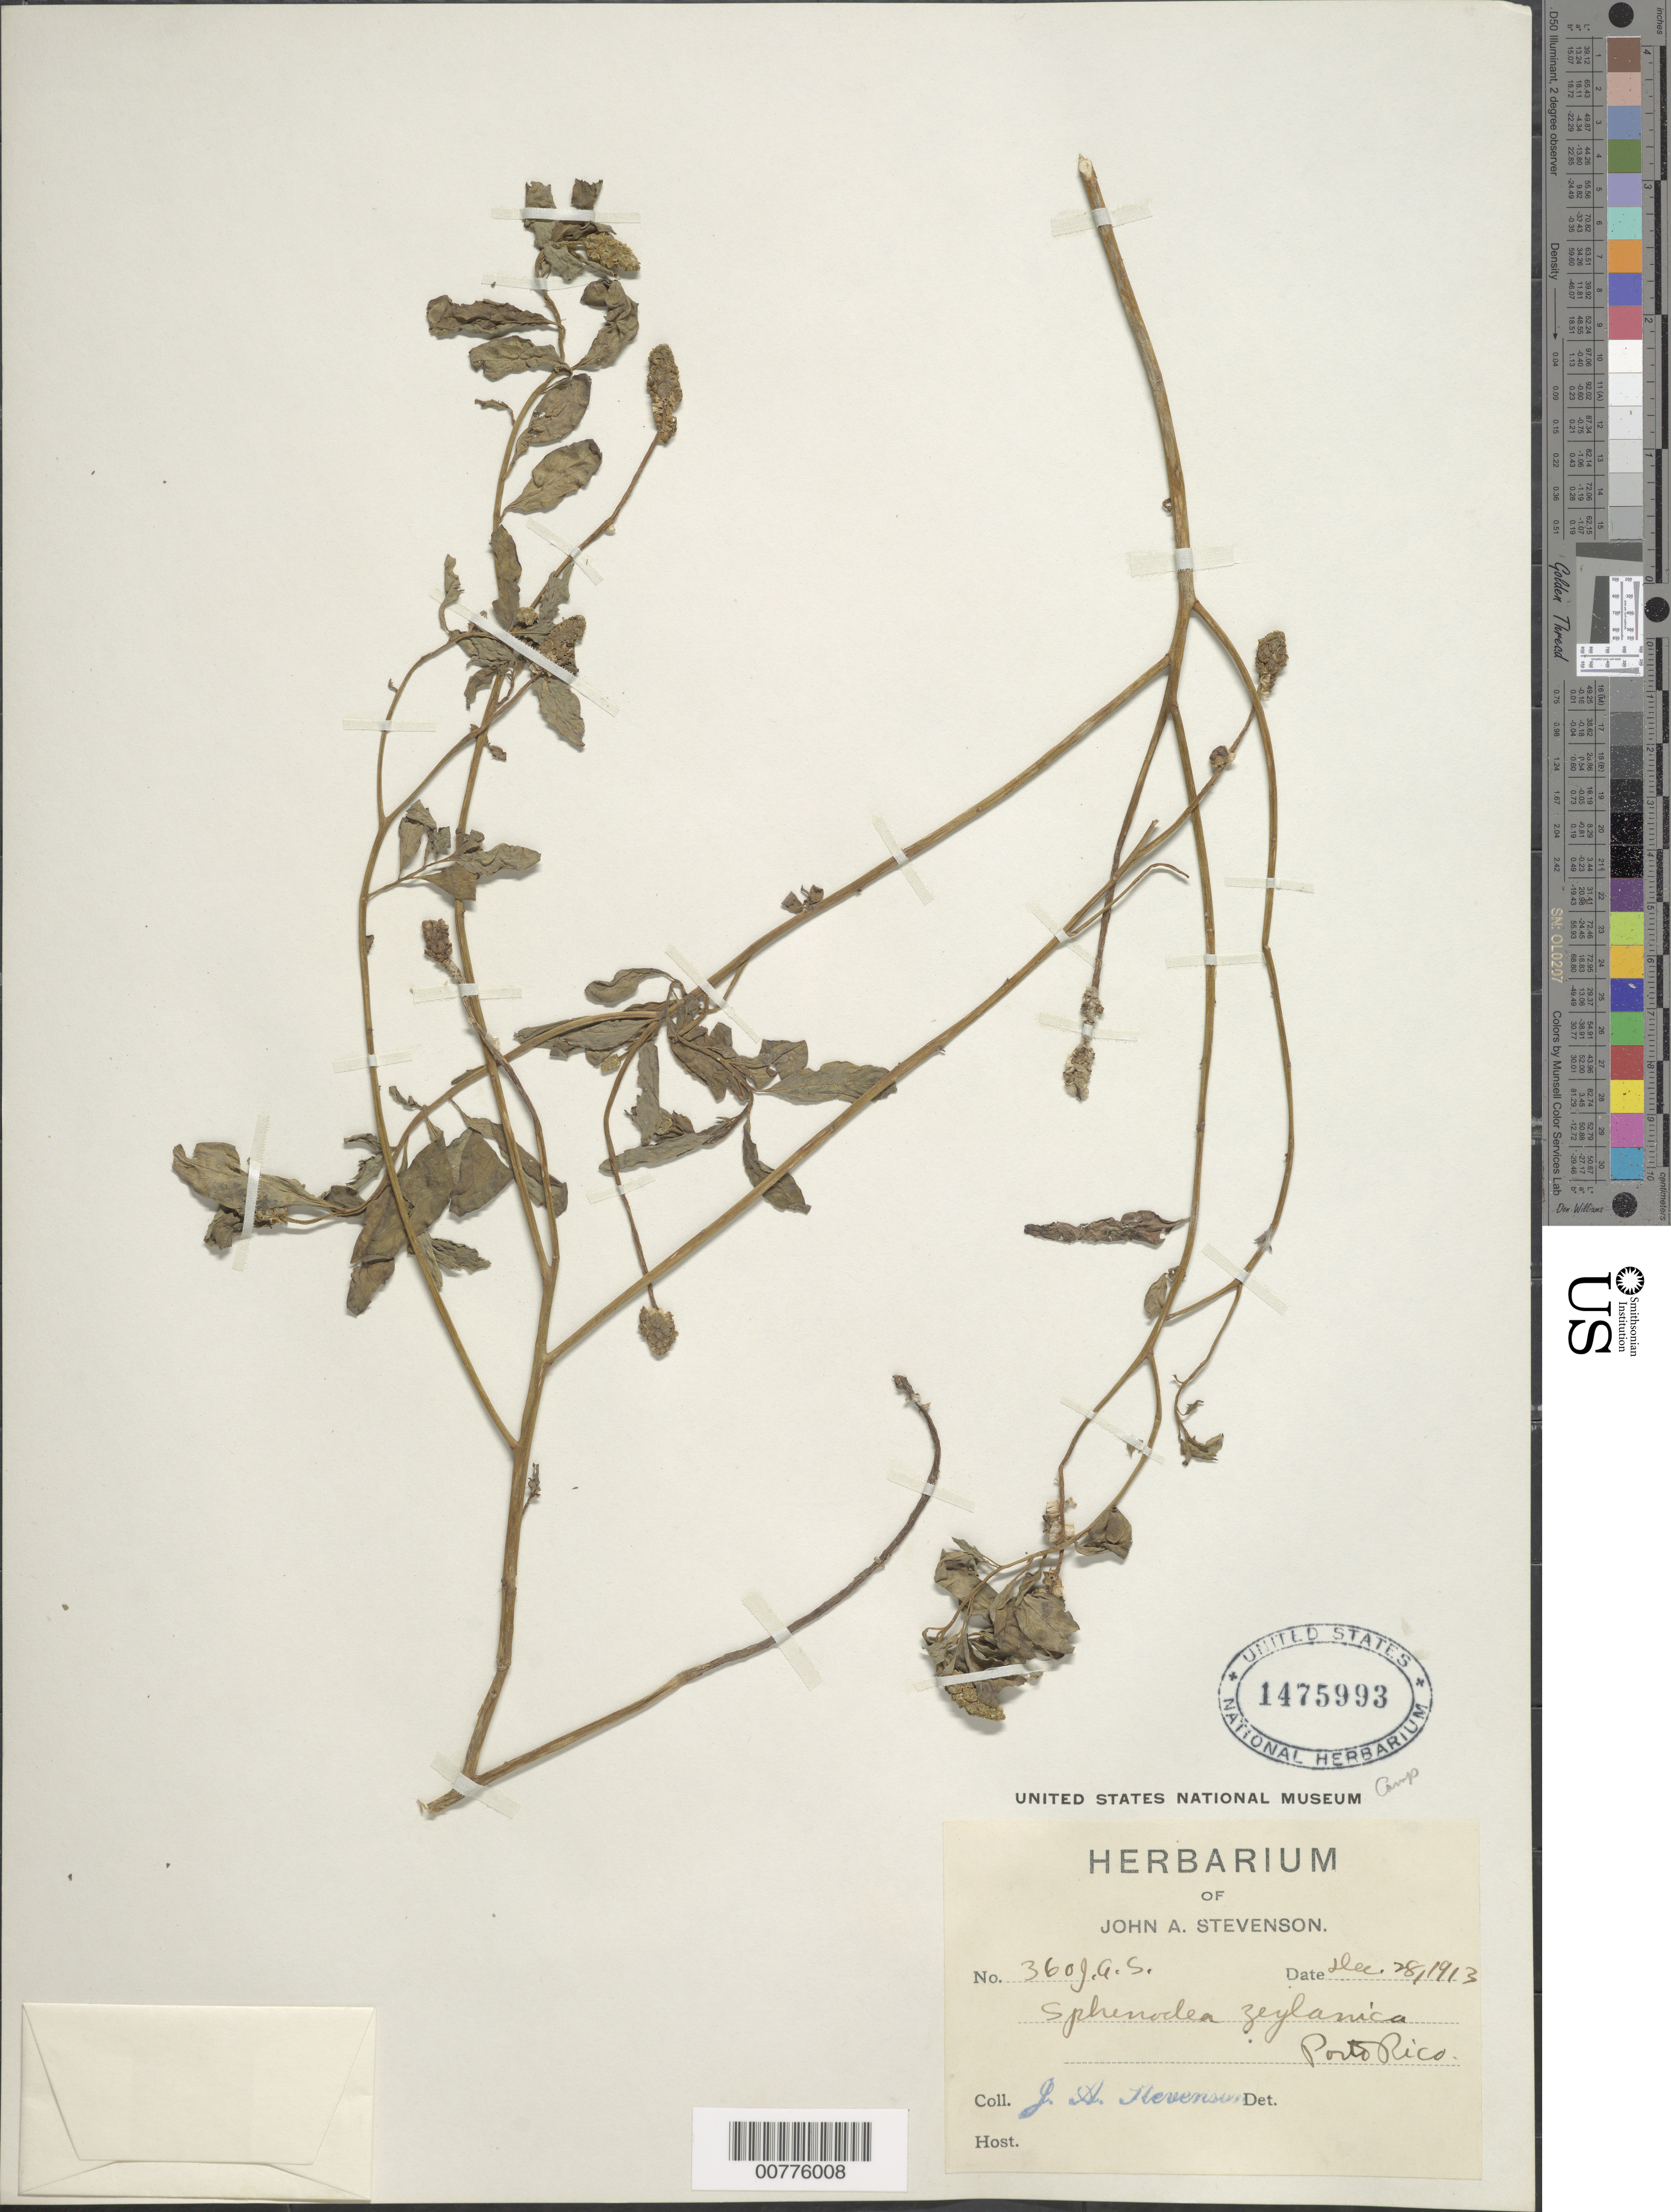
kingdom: Plantae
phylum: Tracheophyta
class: Magnoliopsida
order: Solanales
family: Sphenocleaceae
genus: Sphenoclea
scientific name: Sphenoclea zeylanica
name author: Gaertn.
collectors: J. Stevenson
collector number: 360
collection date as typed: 28 Dec 1913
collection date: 1913-12-28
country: Puerto Rico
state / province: San Juan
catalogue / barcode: US 1475993